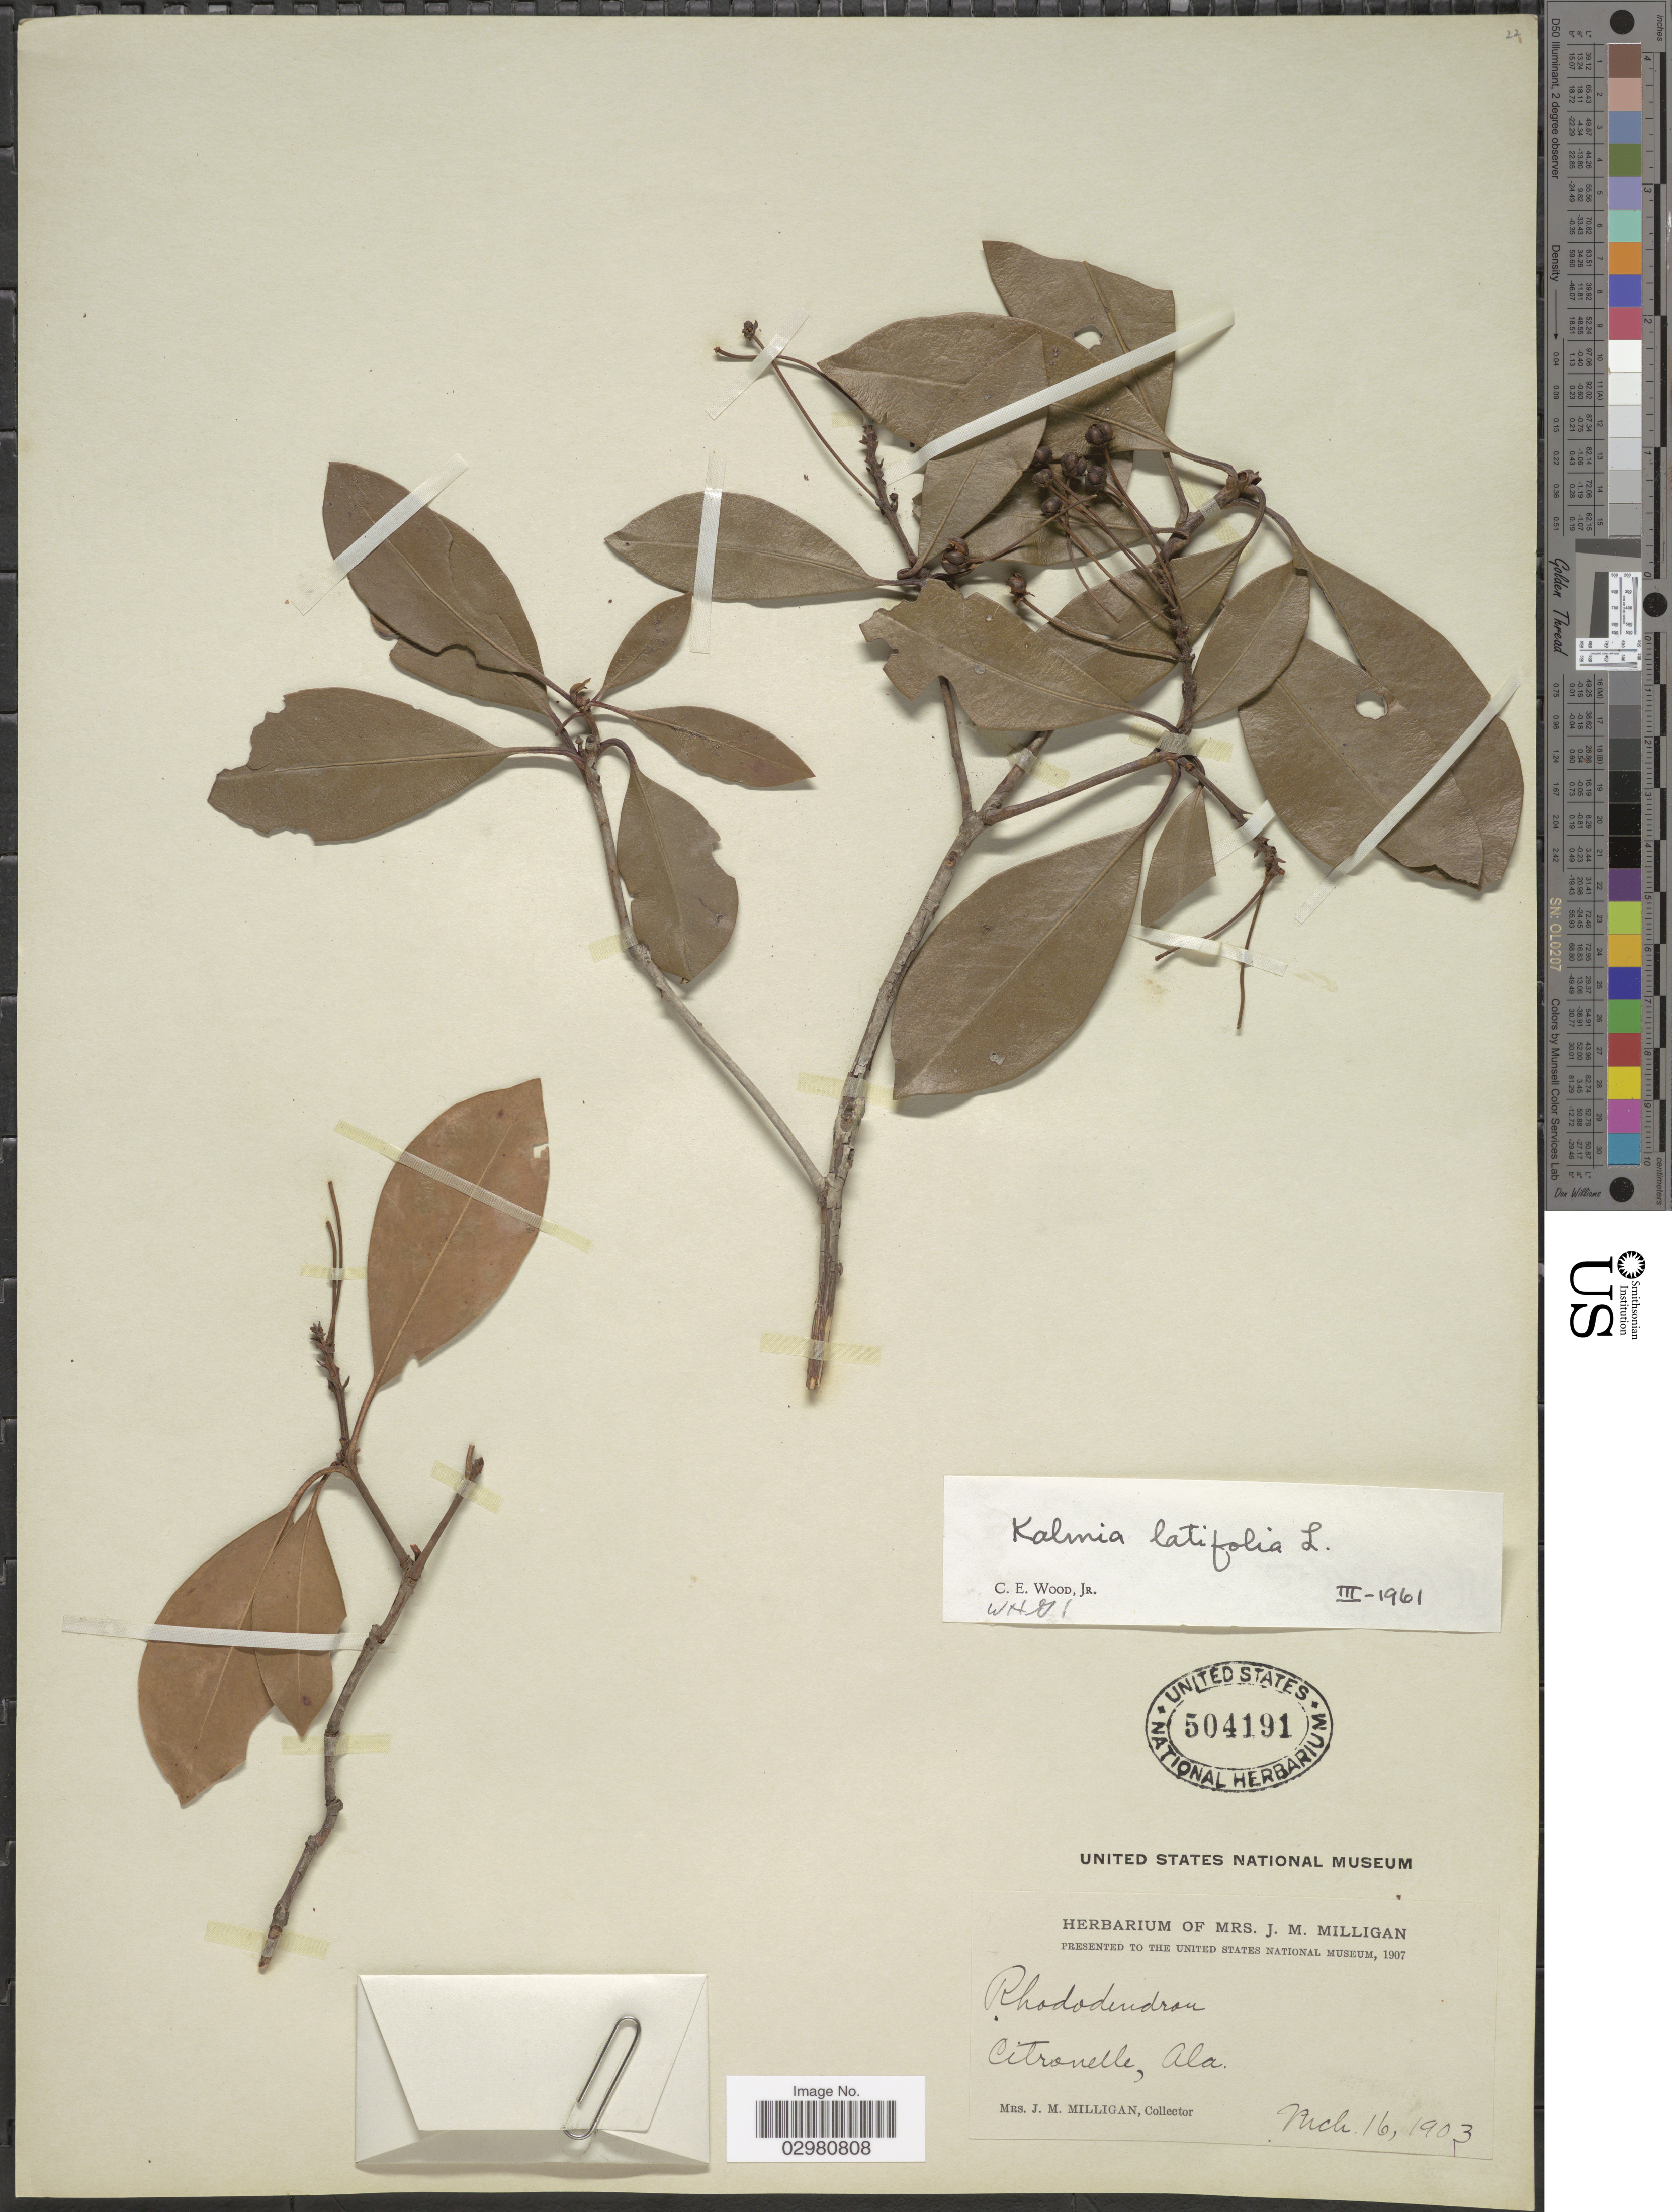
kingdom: Plantae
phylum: Tracheophyta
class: Magnoliopsida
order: Ericales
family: Ericaceae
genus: Kalmia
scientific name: Kalmia latifolia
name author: L.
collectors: J. Milligan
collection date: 1903-03-16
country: United States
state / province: Alabama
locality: Citronelle, Ala.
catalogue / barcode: US 504191